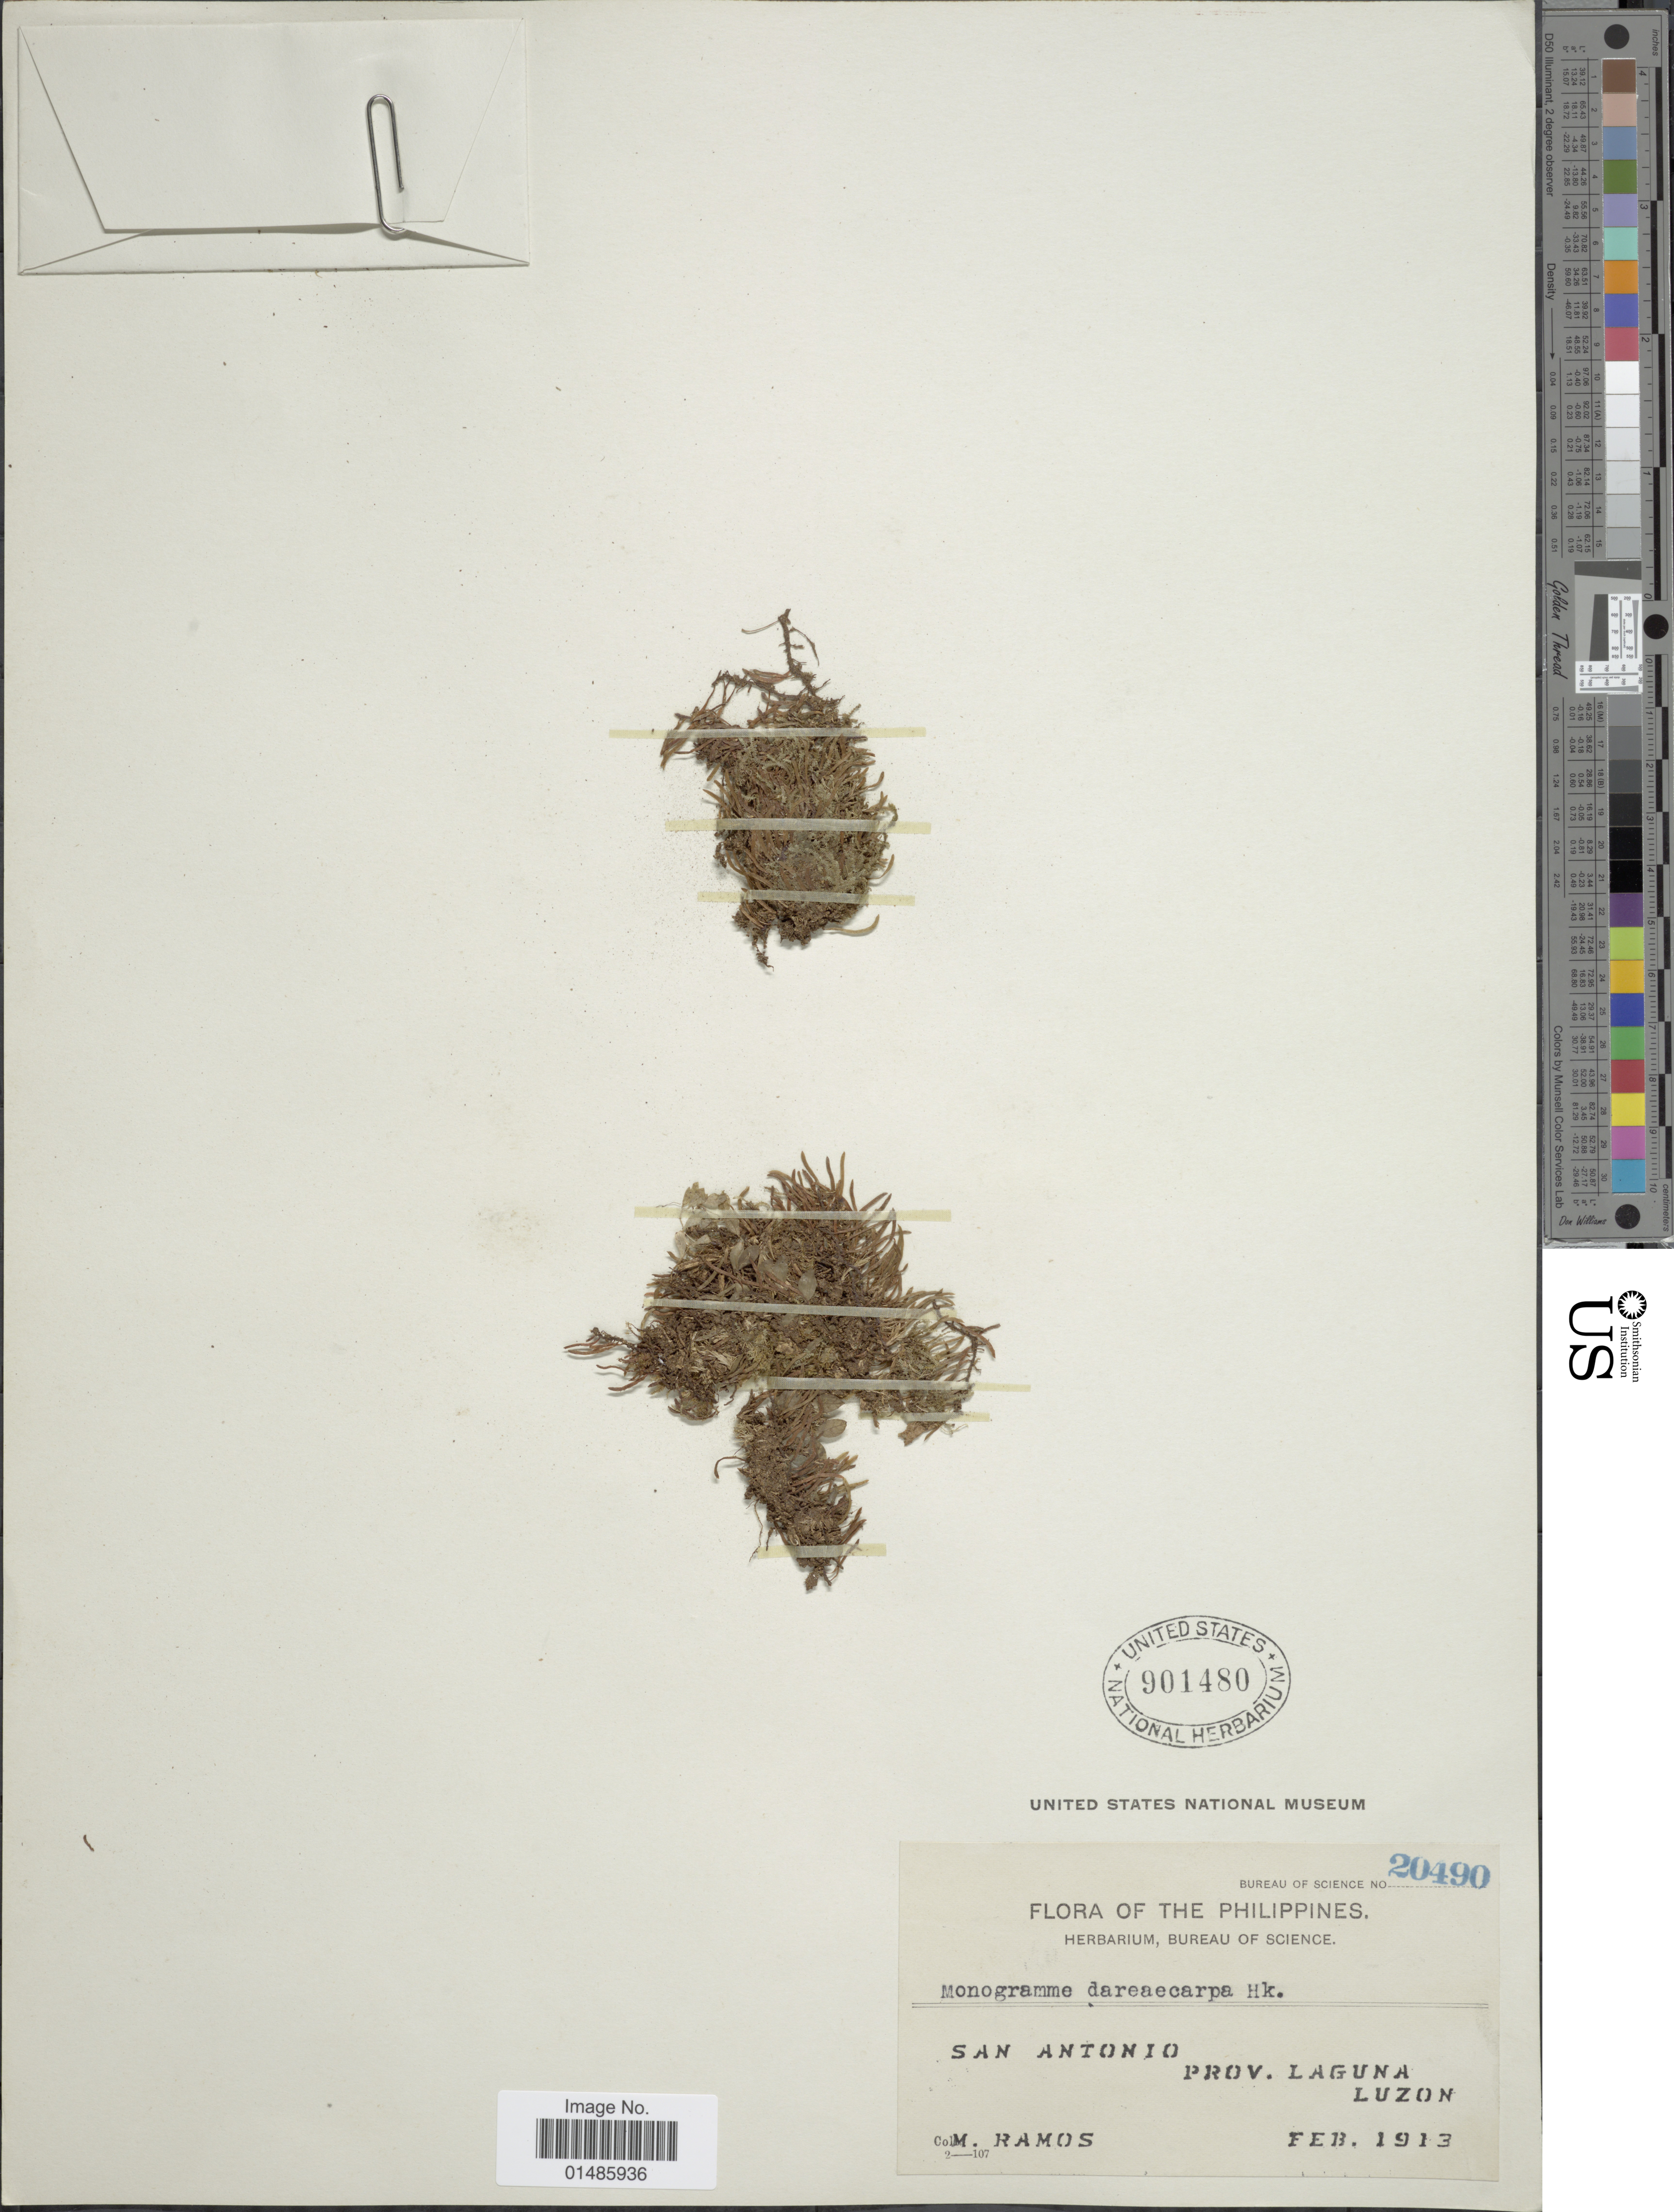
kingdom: Plantae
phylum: Tracheophyta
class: Polypodiopsida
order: Polypodiales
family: Pteridaceae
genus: Haplopteris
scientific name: Haplopteris dareicarpa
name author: (Hook.) S. Linds. & W.C. Chen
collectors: M. Ramos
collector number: Bureau of Science 20490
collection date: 1913-02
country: Philippines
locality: San Antonio. Province of Laguna. Luzon.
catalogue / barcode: US 901480